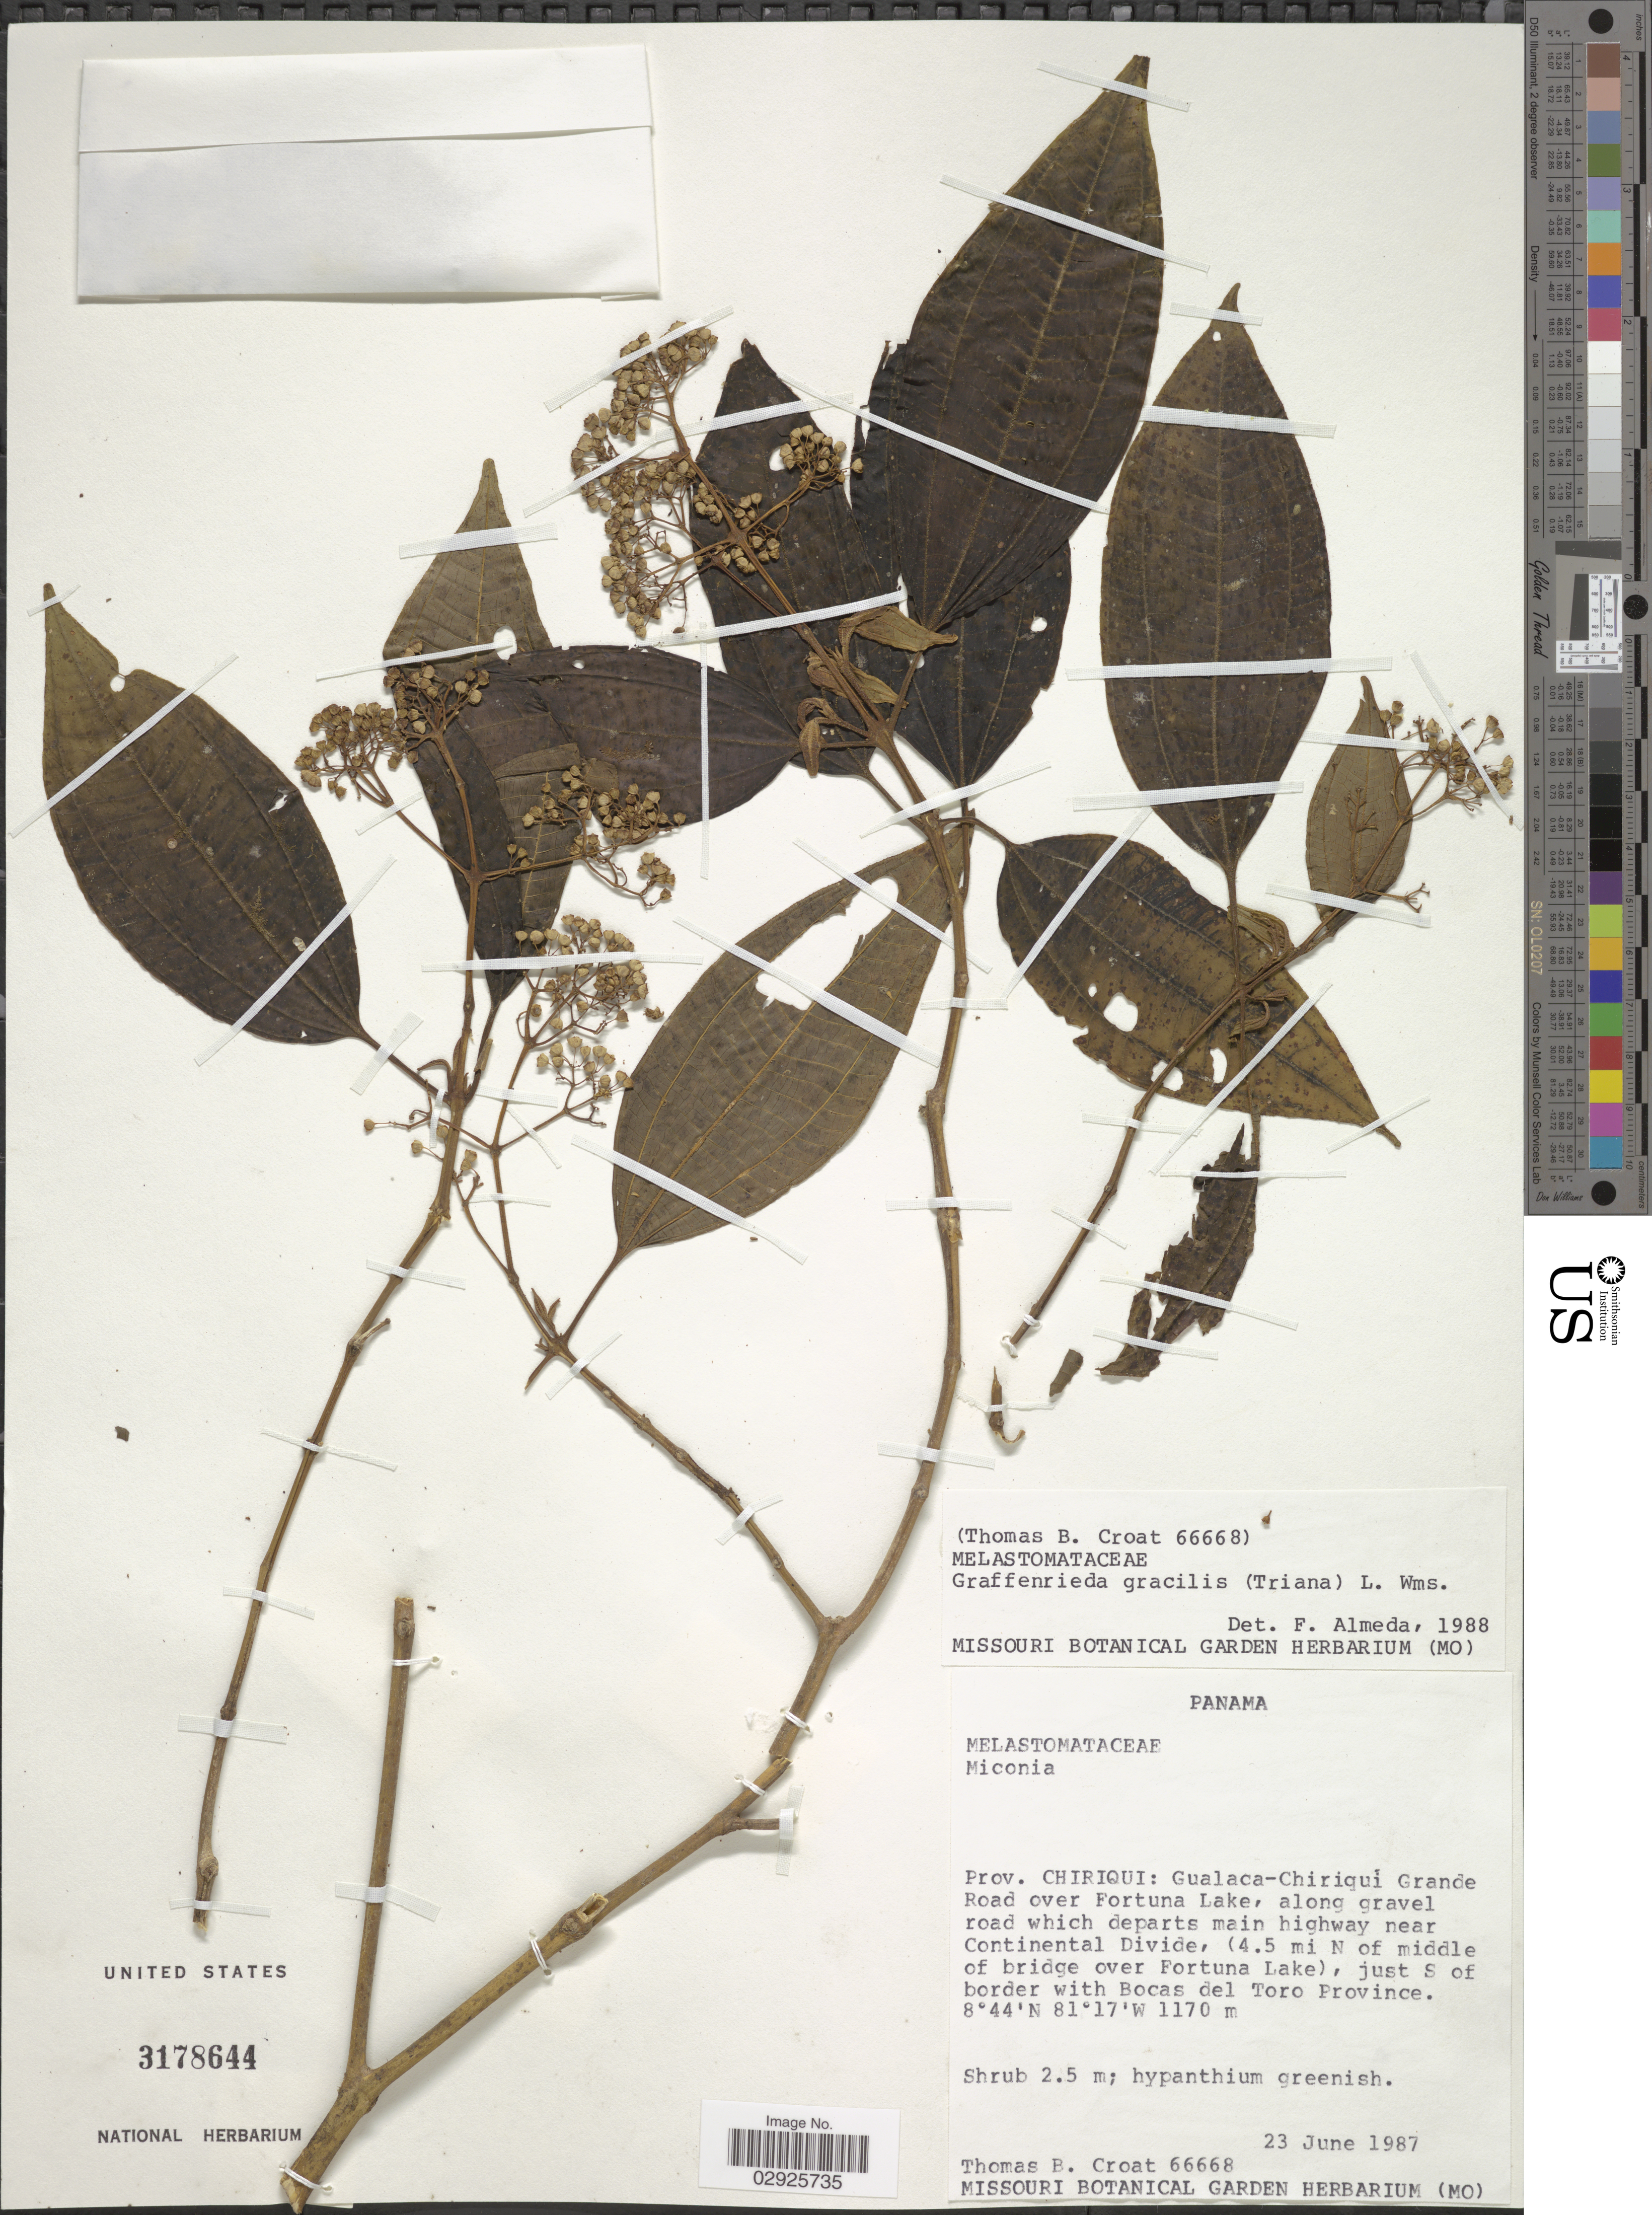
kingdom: Plantae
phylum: Tracheophyta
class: Magnoliopsida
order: Myrtales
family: Melastomataceae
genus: Graffenrieda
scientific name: Graffenrieda gracilis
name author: (Triana) L.O. Williams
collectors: T. B. Croat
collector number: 66668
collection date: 1987-06-23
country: Panama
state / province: Chiriqui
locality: Gualaca-Chiriquí Grande Road over Fortuna Lake, along gravel road which departs main highway near Continental Divide, (4.5 mi N of middle of bridge over Fortuna Lake), just S of border with Bocas del Toro Province.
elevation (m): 1170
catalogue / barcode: US 3178644